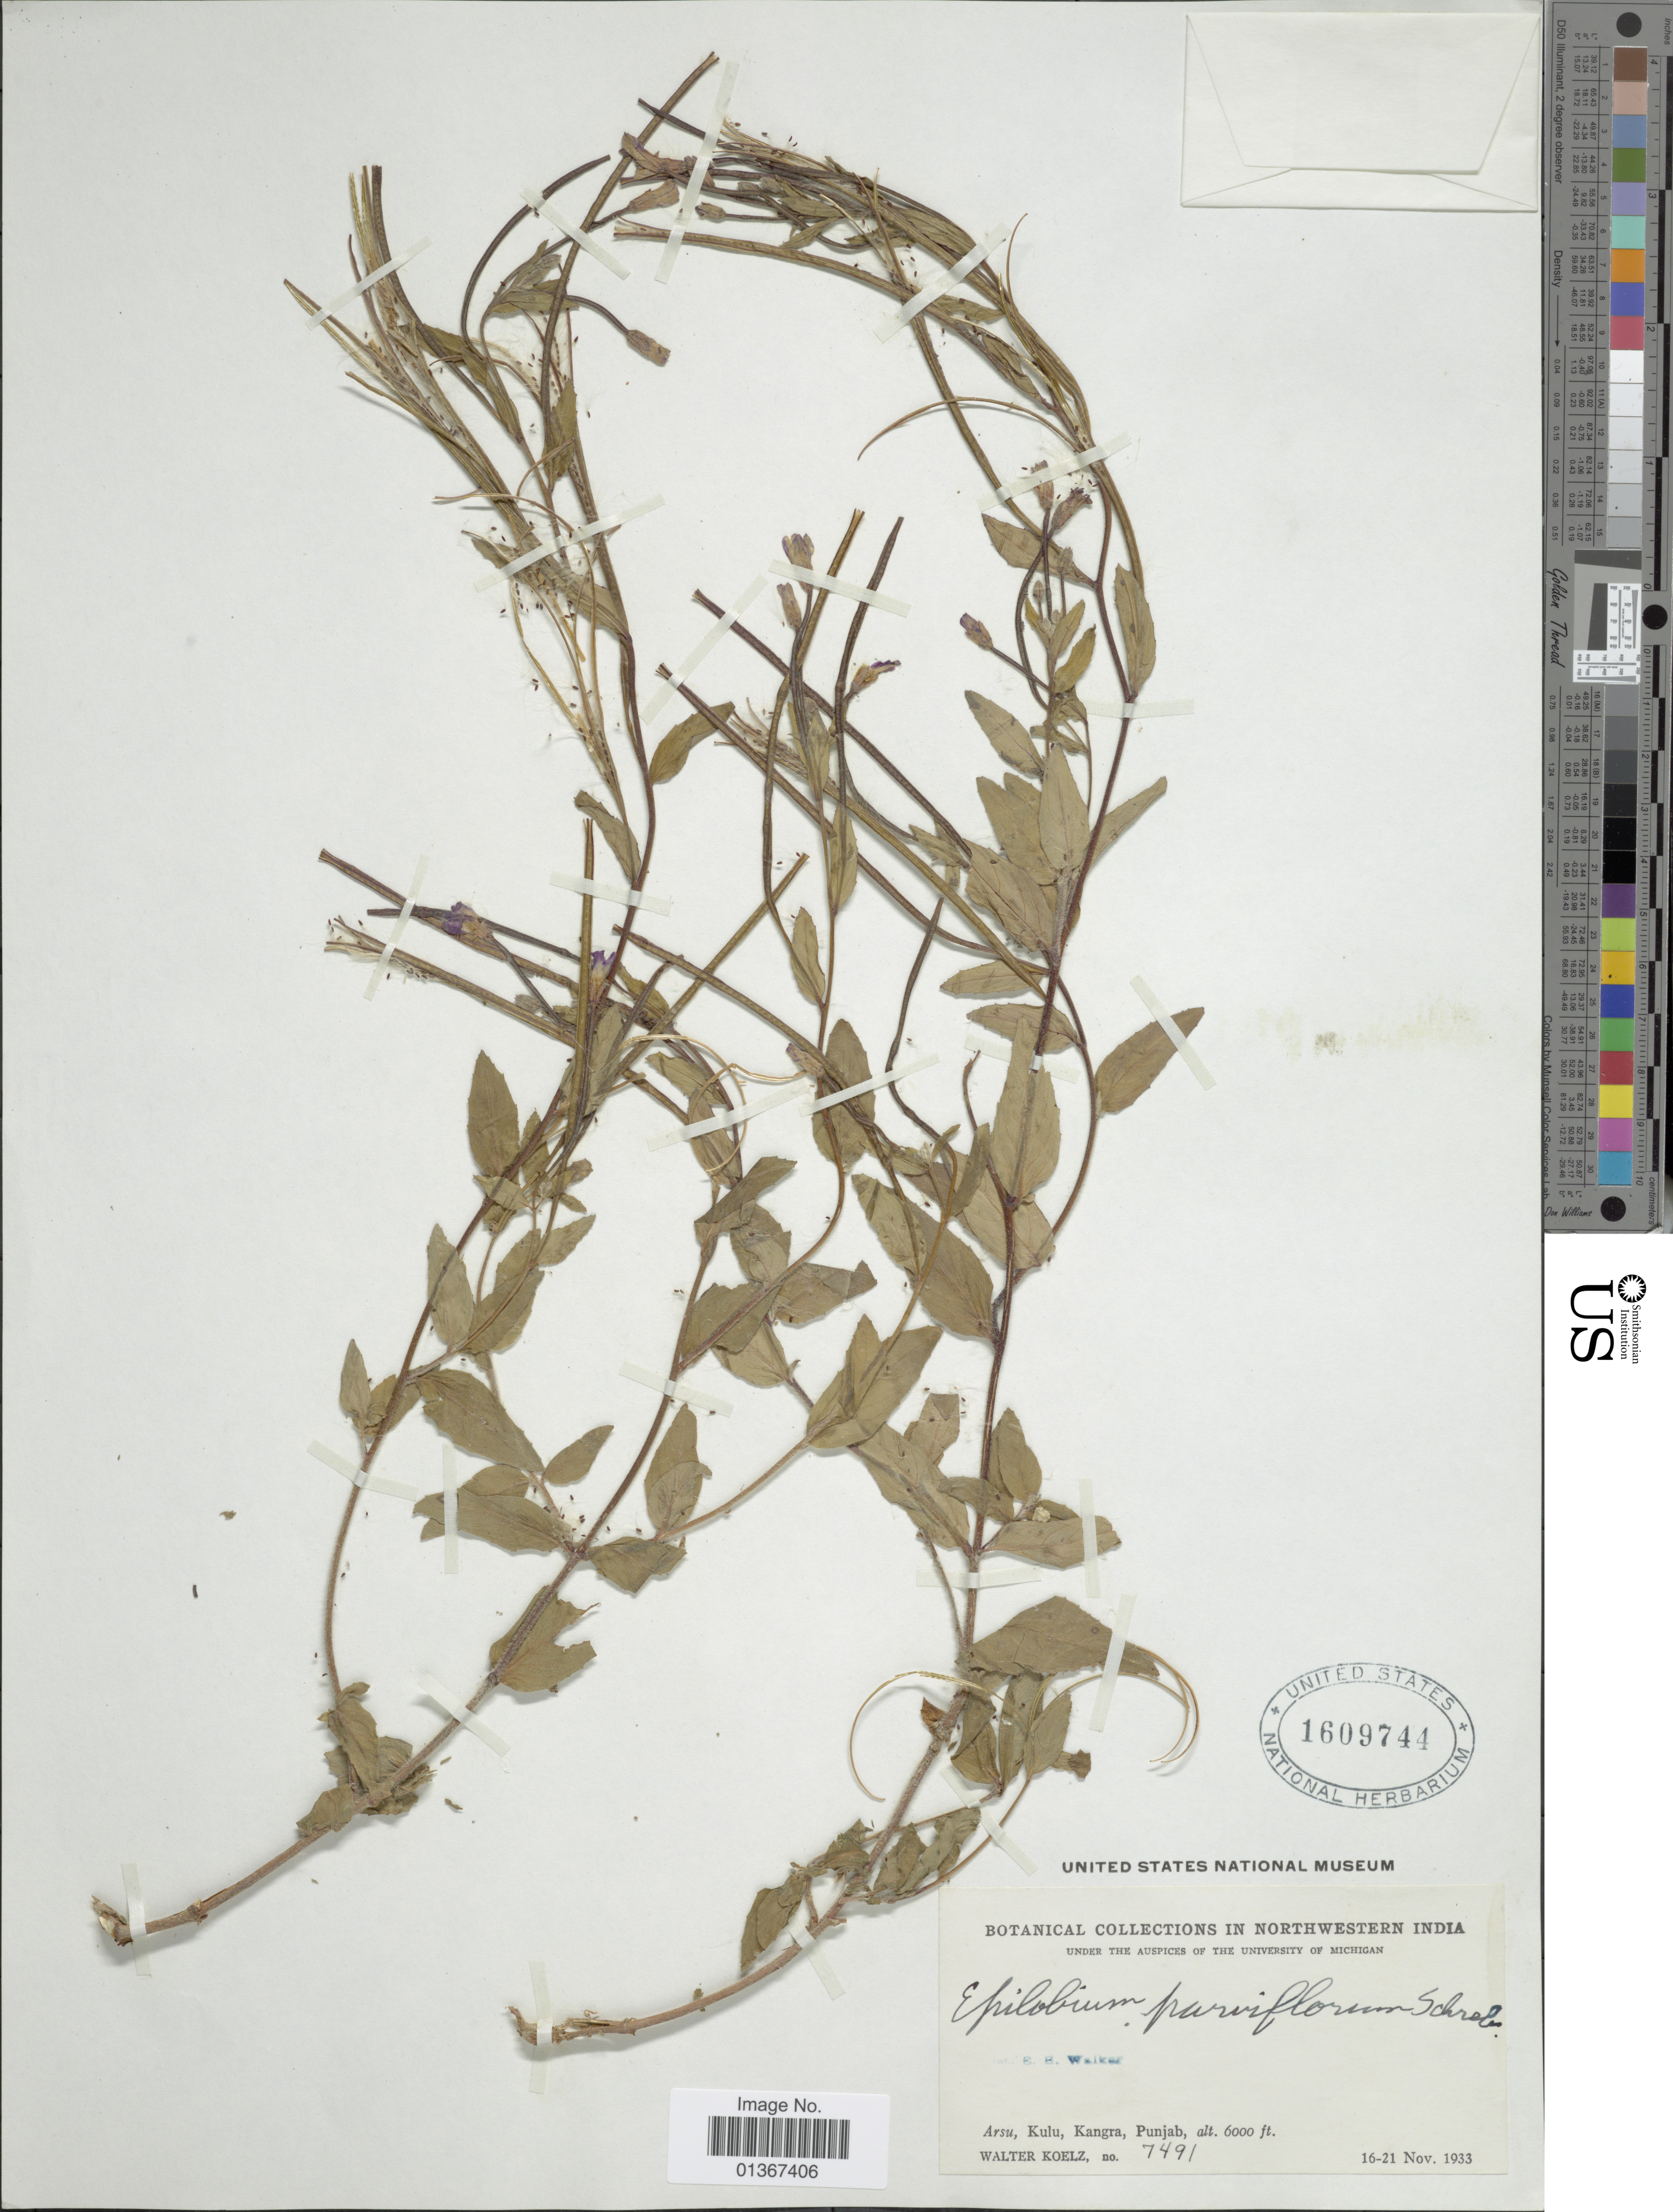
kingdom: Plantae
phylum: Tracheophyta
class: Magnoliopsida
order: Myrtales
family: Onagraceae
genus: Epilobium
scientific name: Epilobium parviflorum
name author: Schreb.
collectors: W. N. Koelz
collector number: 7491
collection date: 1933-11-16/1933-11-21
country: India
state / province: Himachal Pradesh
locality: Arsu, Kulu, Kangra.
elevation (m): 1829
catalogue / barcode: US 1609744